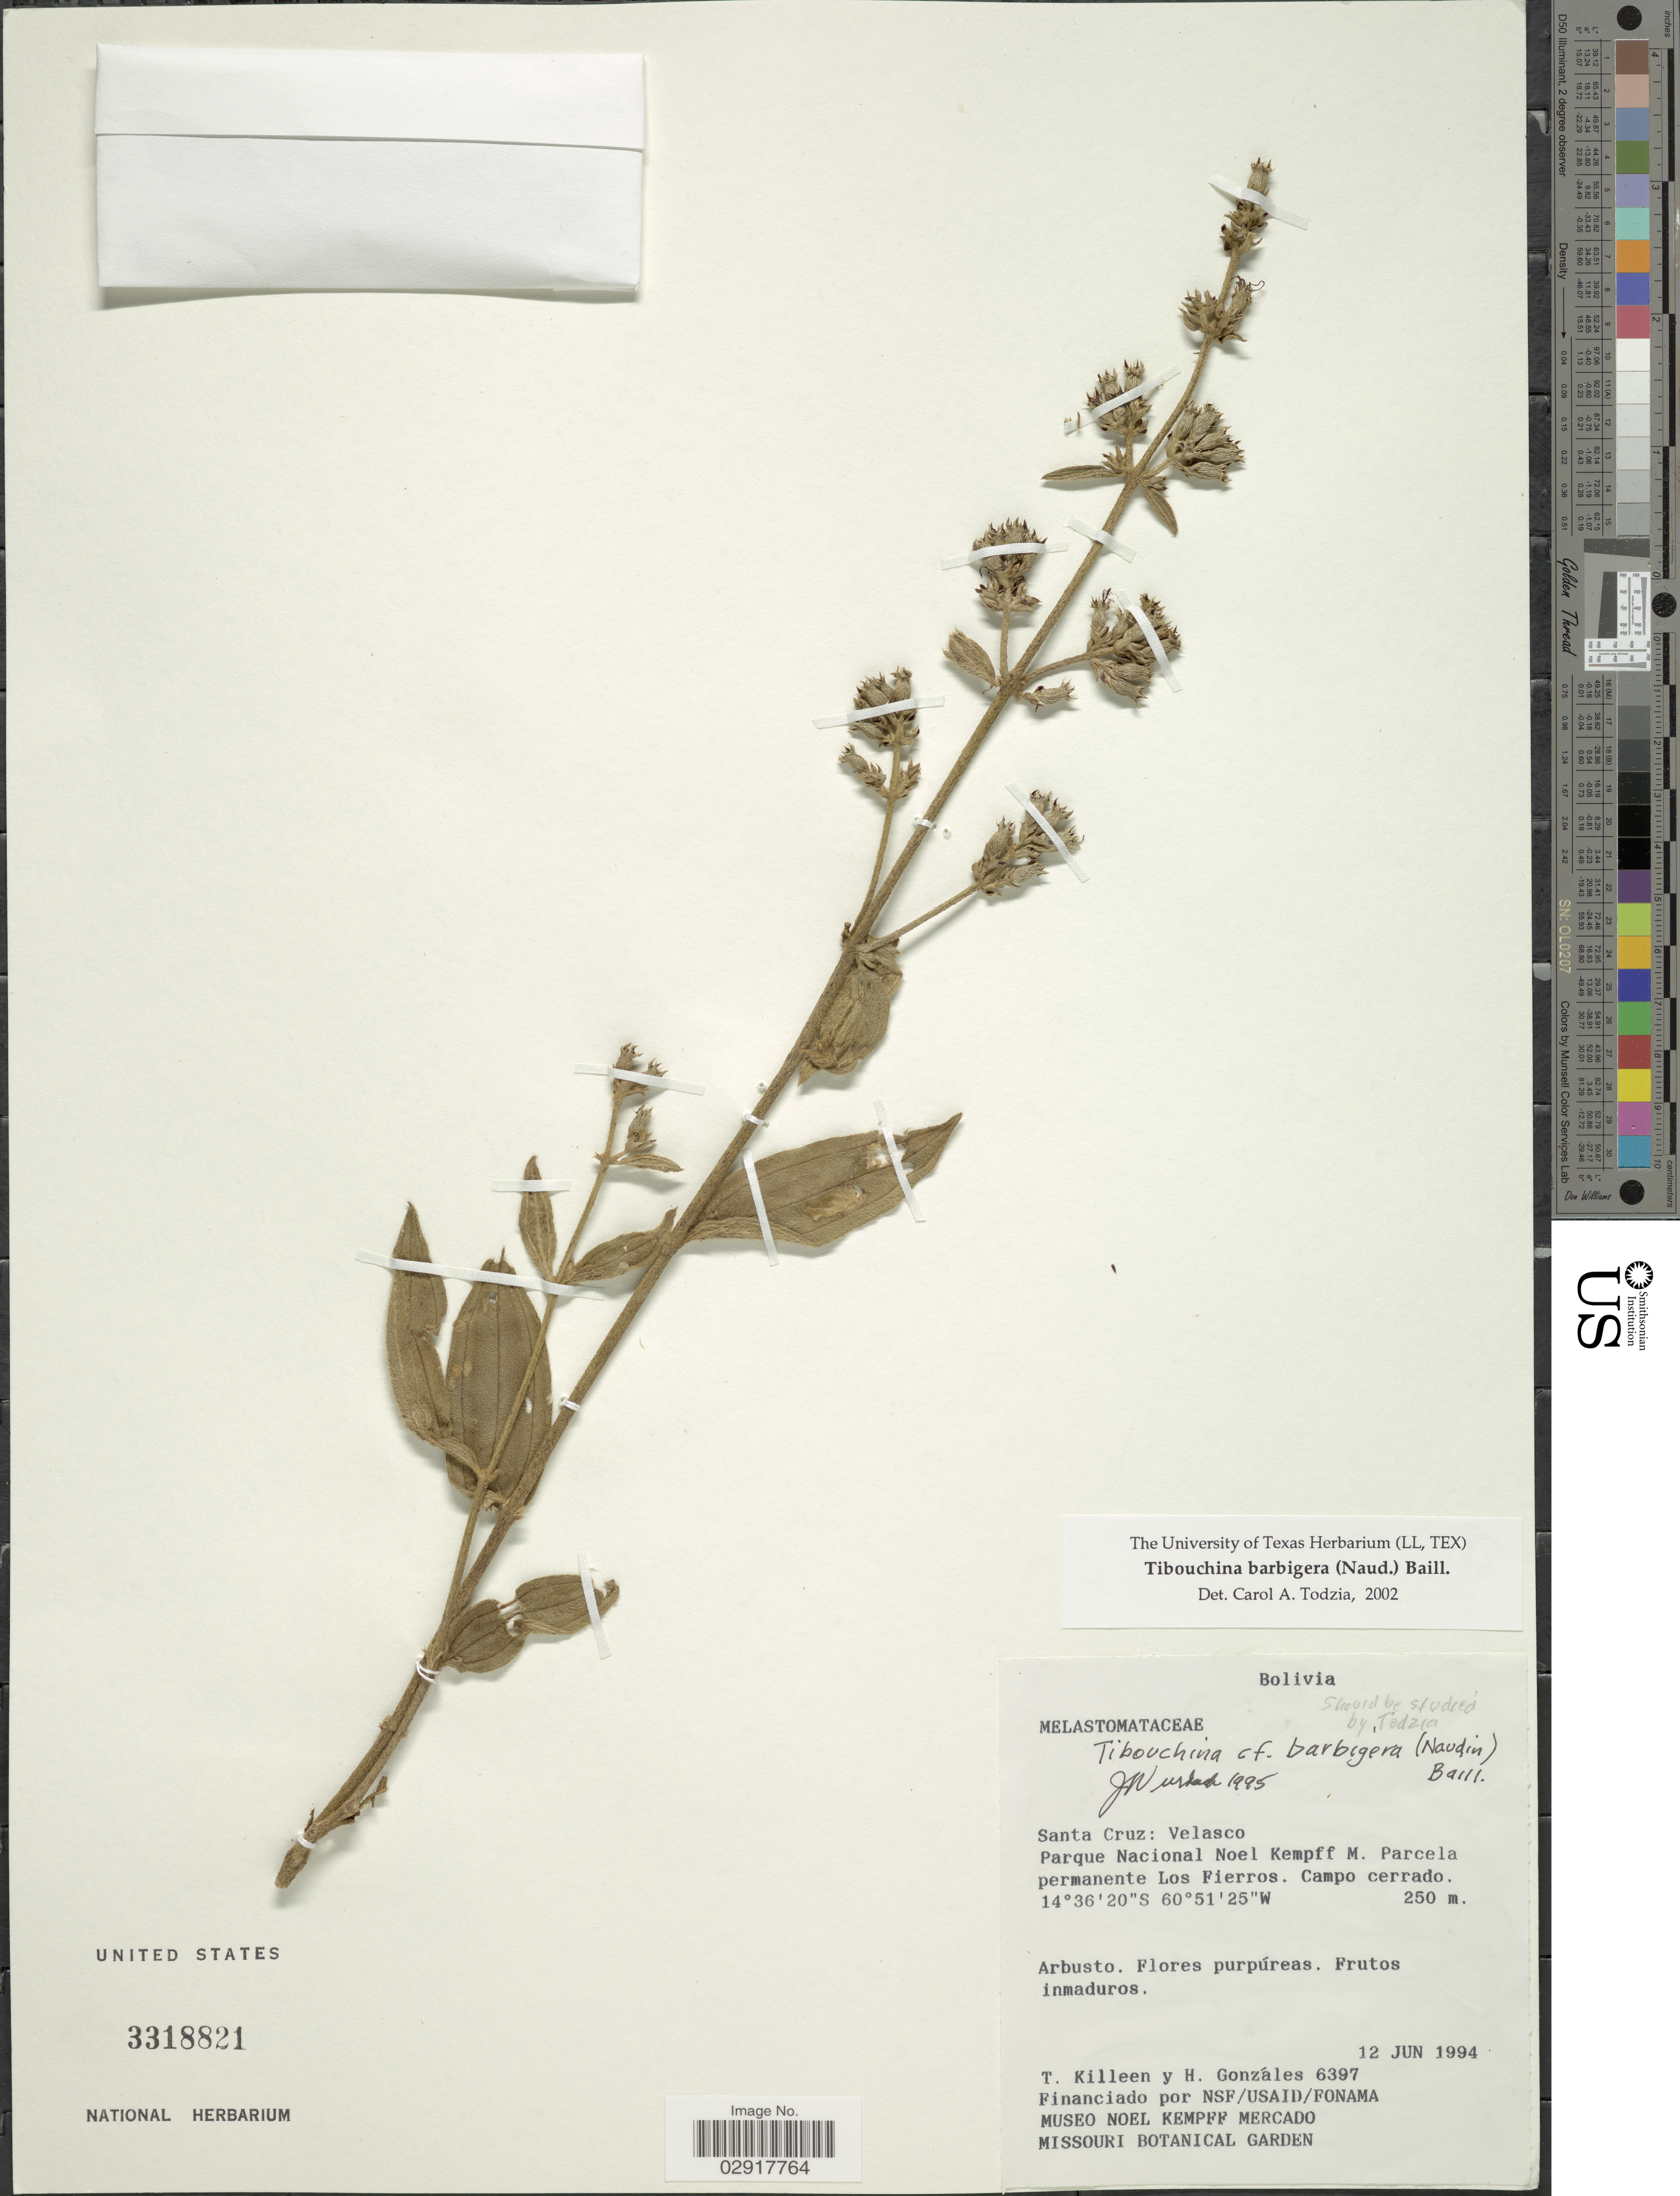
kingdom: Plantae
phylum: Tracheophyta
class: Magnoliopsida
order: Myrtales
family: Melastomataceae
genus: Tibouchina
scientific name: Tibouchina barbigera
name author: Baill.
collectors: T. J. Killeen & H. Gonzales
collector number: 6397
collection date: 1994-06-12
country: Bolivia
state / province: Santa Cruz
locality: Velasco. Parque Nacional Noel Kempff M. Parcela permanente Los Fierros. Campo cerrado.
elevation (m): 250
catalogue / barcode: US 3318821